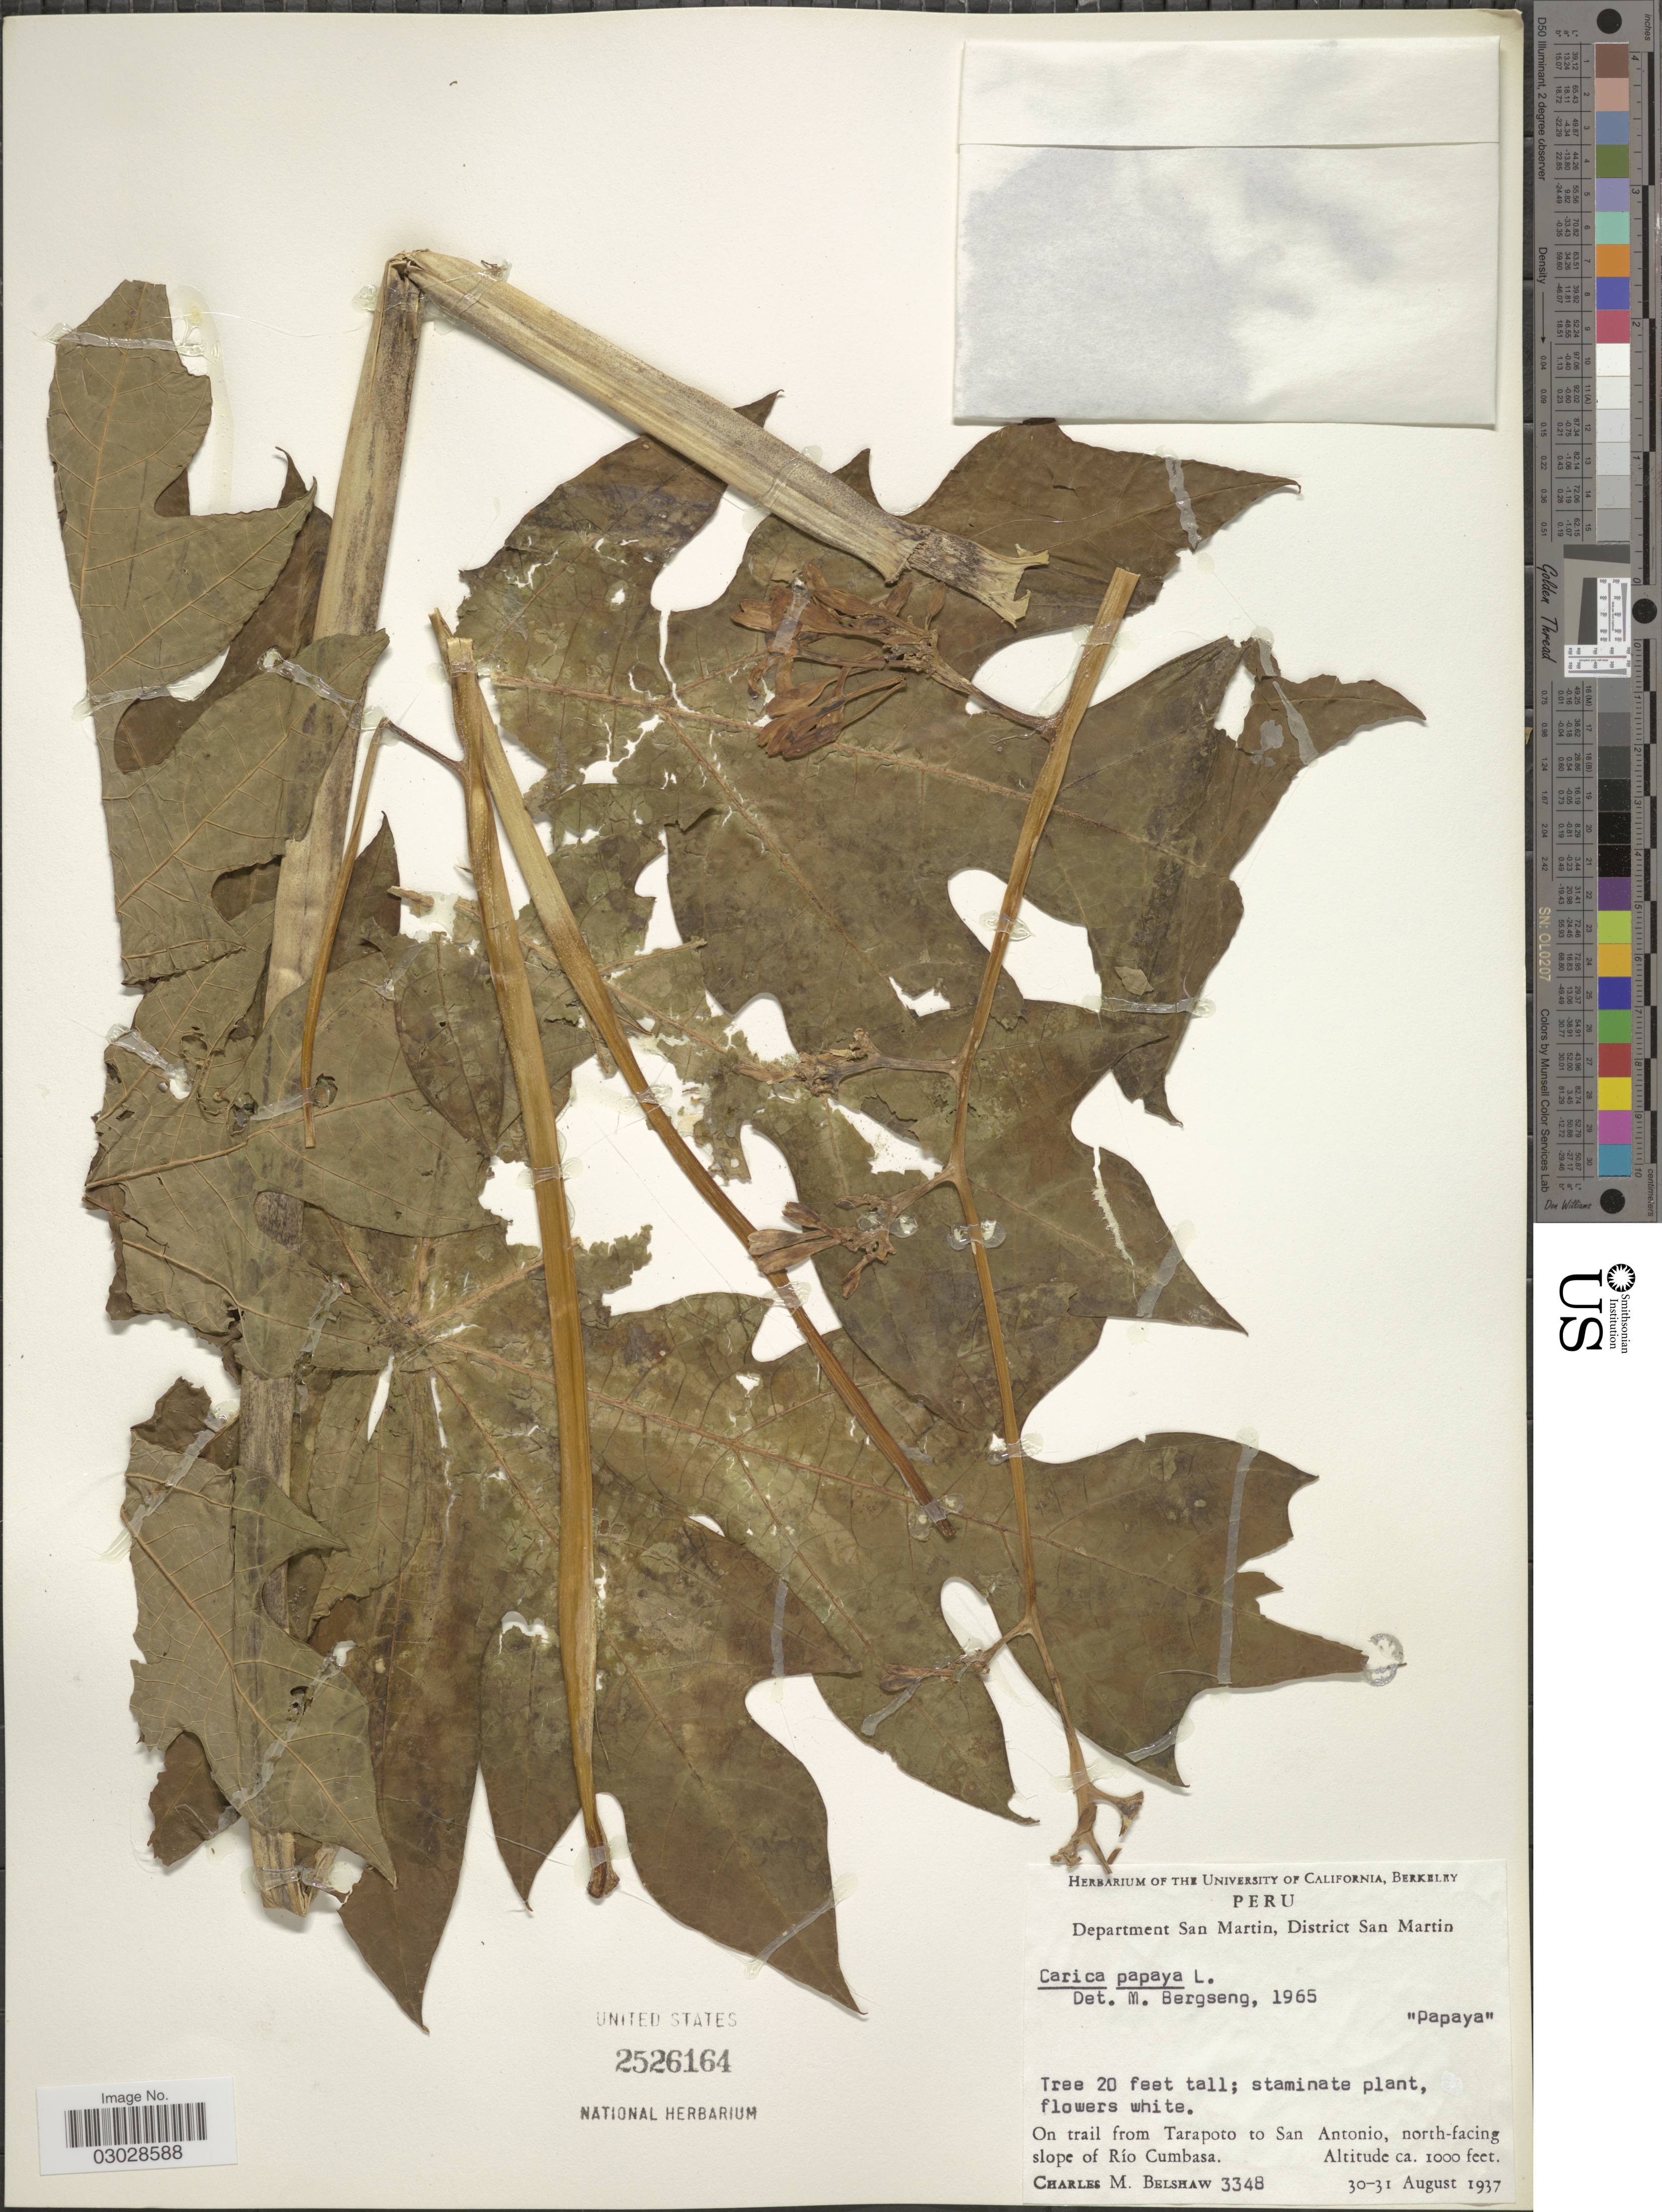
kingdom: Plantae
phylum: Tracheophyta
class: Magnoliopsida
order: Brassicales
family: Caricaceae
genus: Carica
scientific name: Carica papaya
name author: L.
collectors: C. Shaw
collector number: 3348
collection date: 1937-08-30/1937-08-31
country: Peru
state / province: San Martín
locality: Department San Martin, District San Martin, On trail from Tarapoto to San Antonio, north-facing slope of Río Cumbasa.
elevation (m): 305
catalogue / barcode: US 2526164